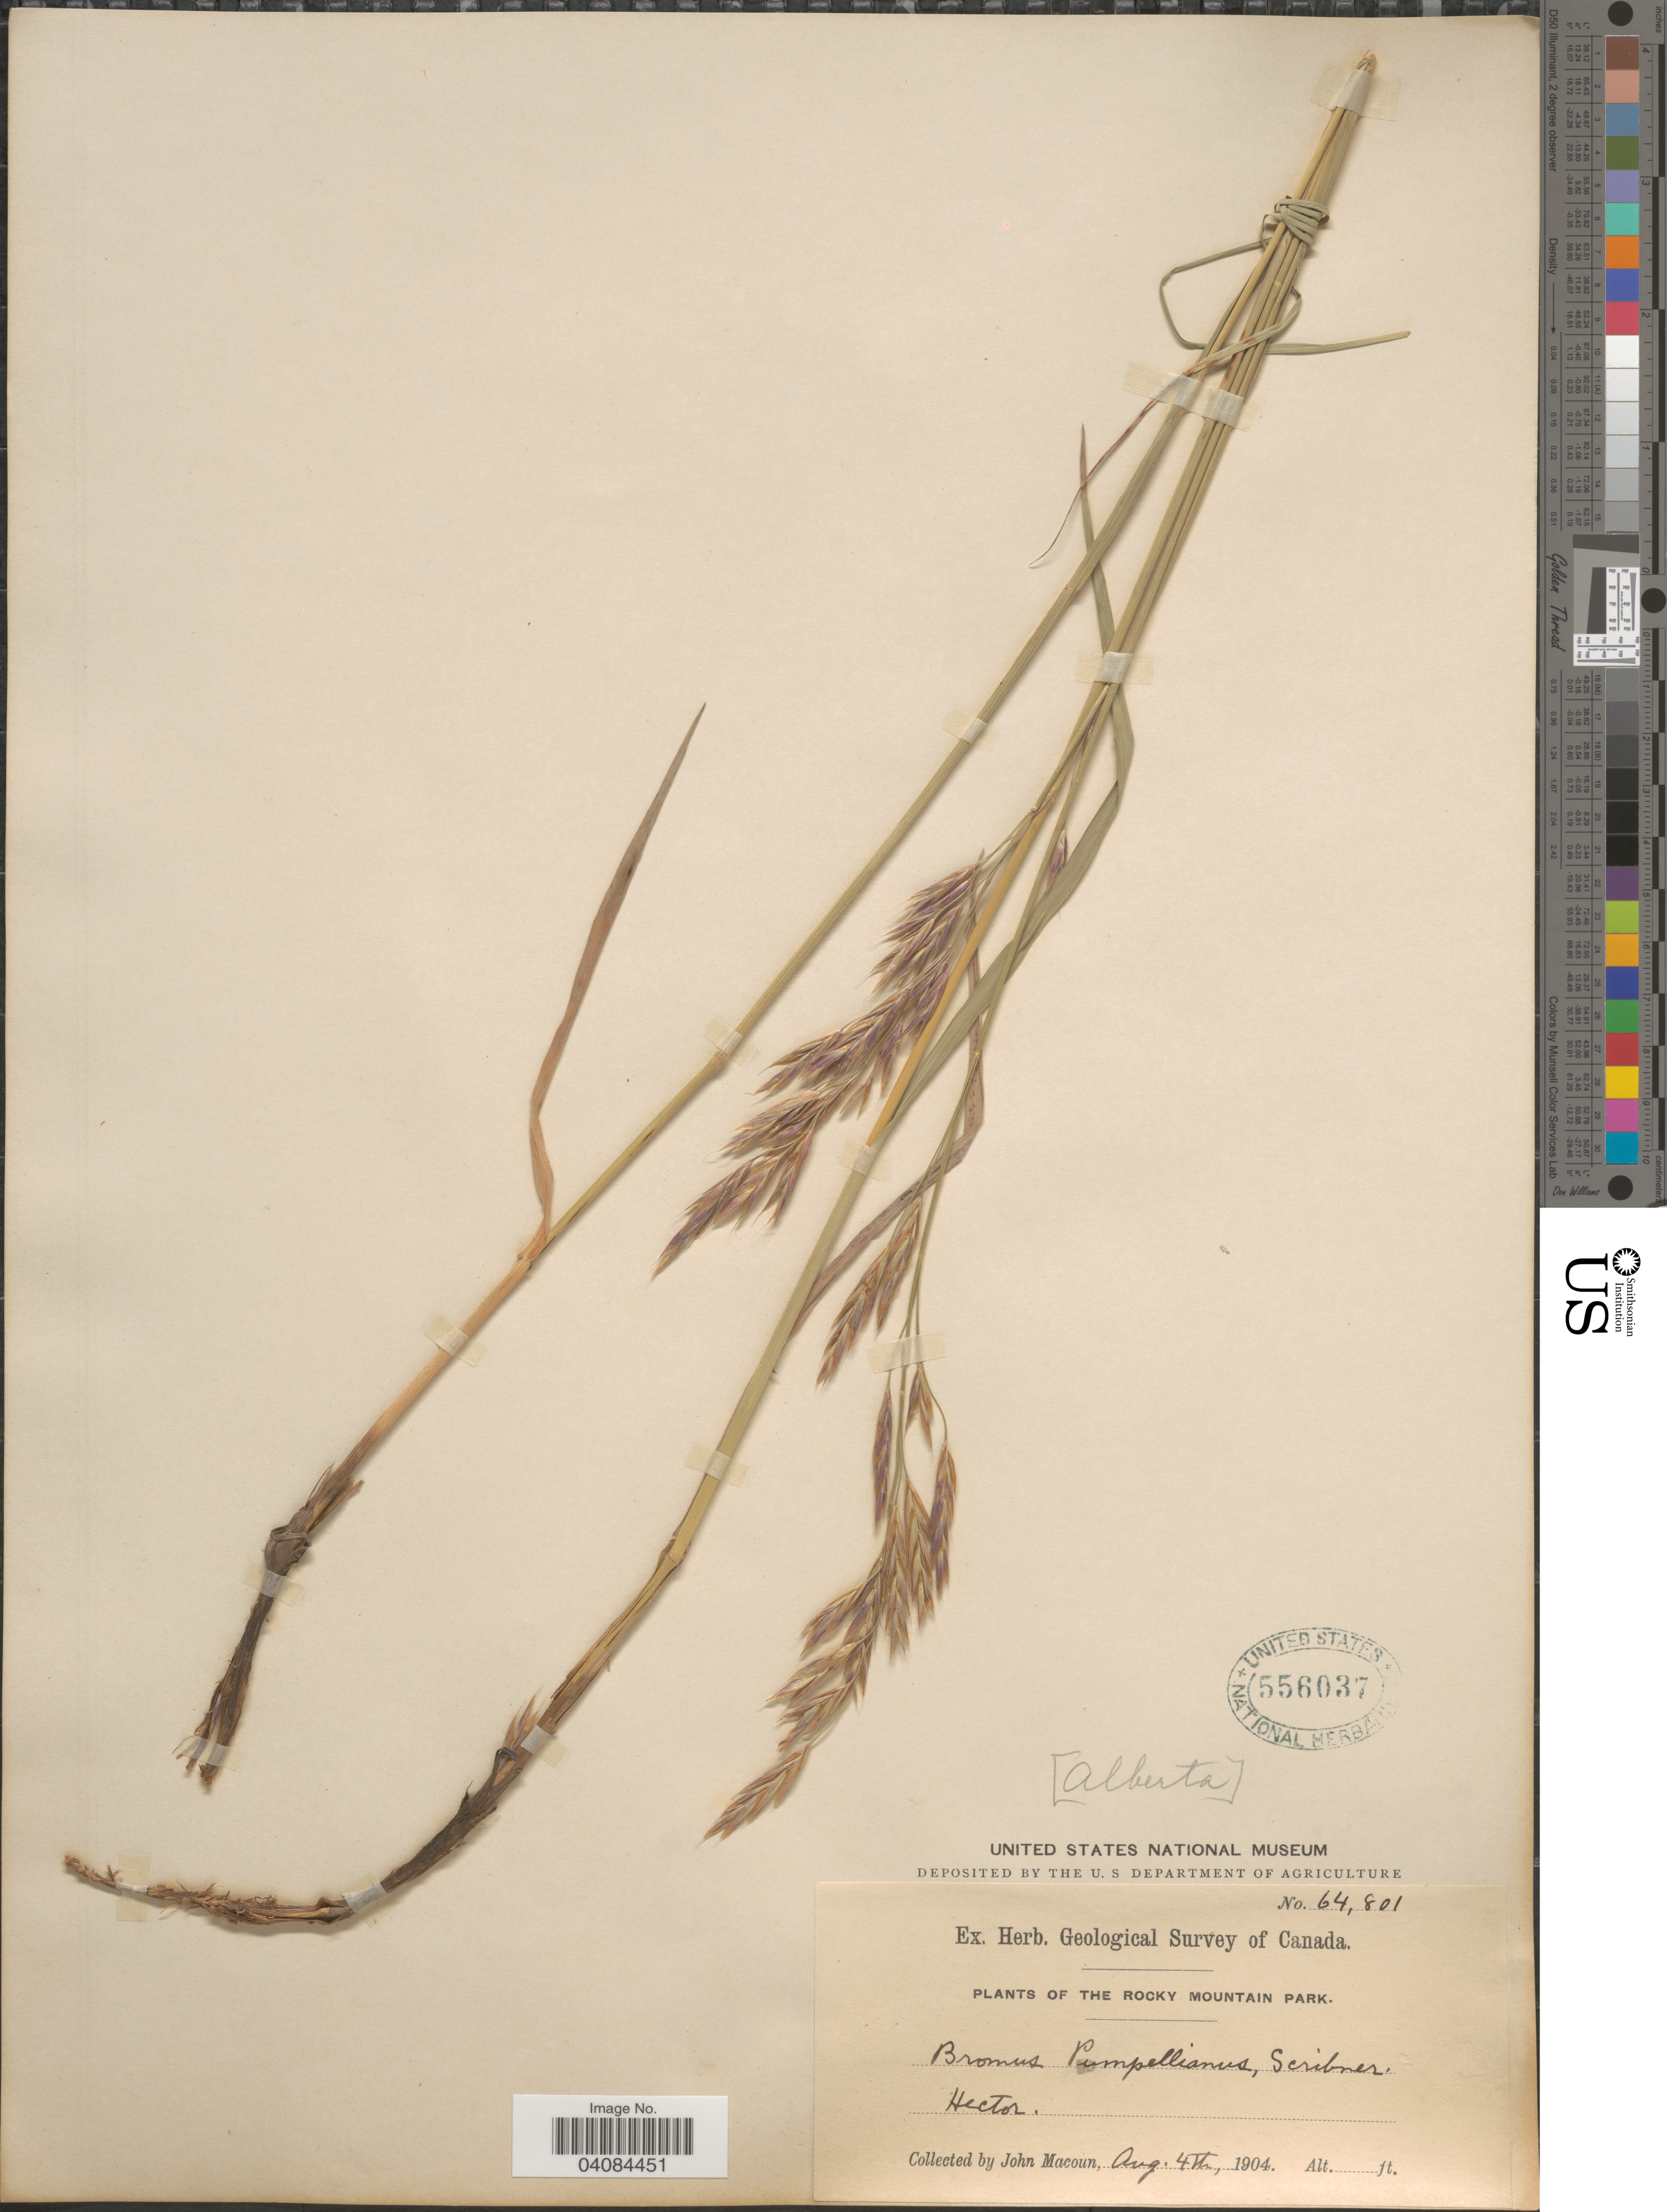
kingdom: Plantae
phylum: Tracheophyta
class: Liliopsida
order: Poales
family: Poaceae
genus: Bromus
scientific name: Bromus pumpellianus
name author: Scribn.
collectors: J. Macoun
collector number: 64801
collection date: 1904-08-04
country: Canada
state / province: Alberta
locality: Geological Survey of Canada. The Rocky Mountain Park. Hector.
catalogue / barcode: US 556037